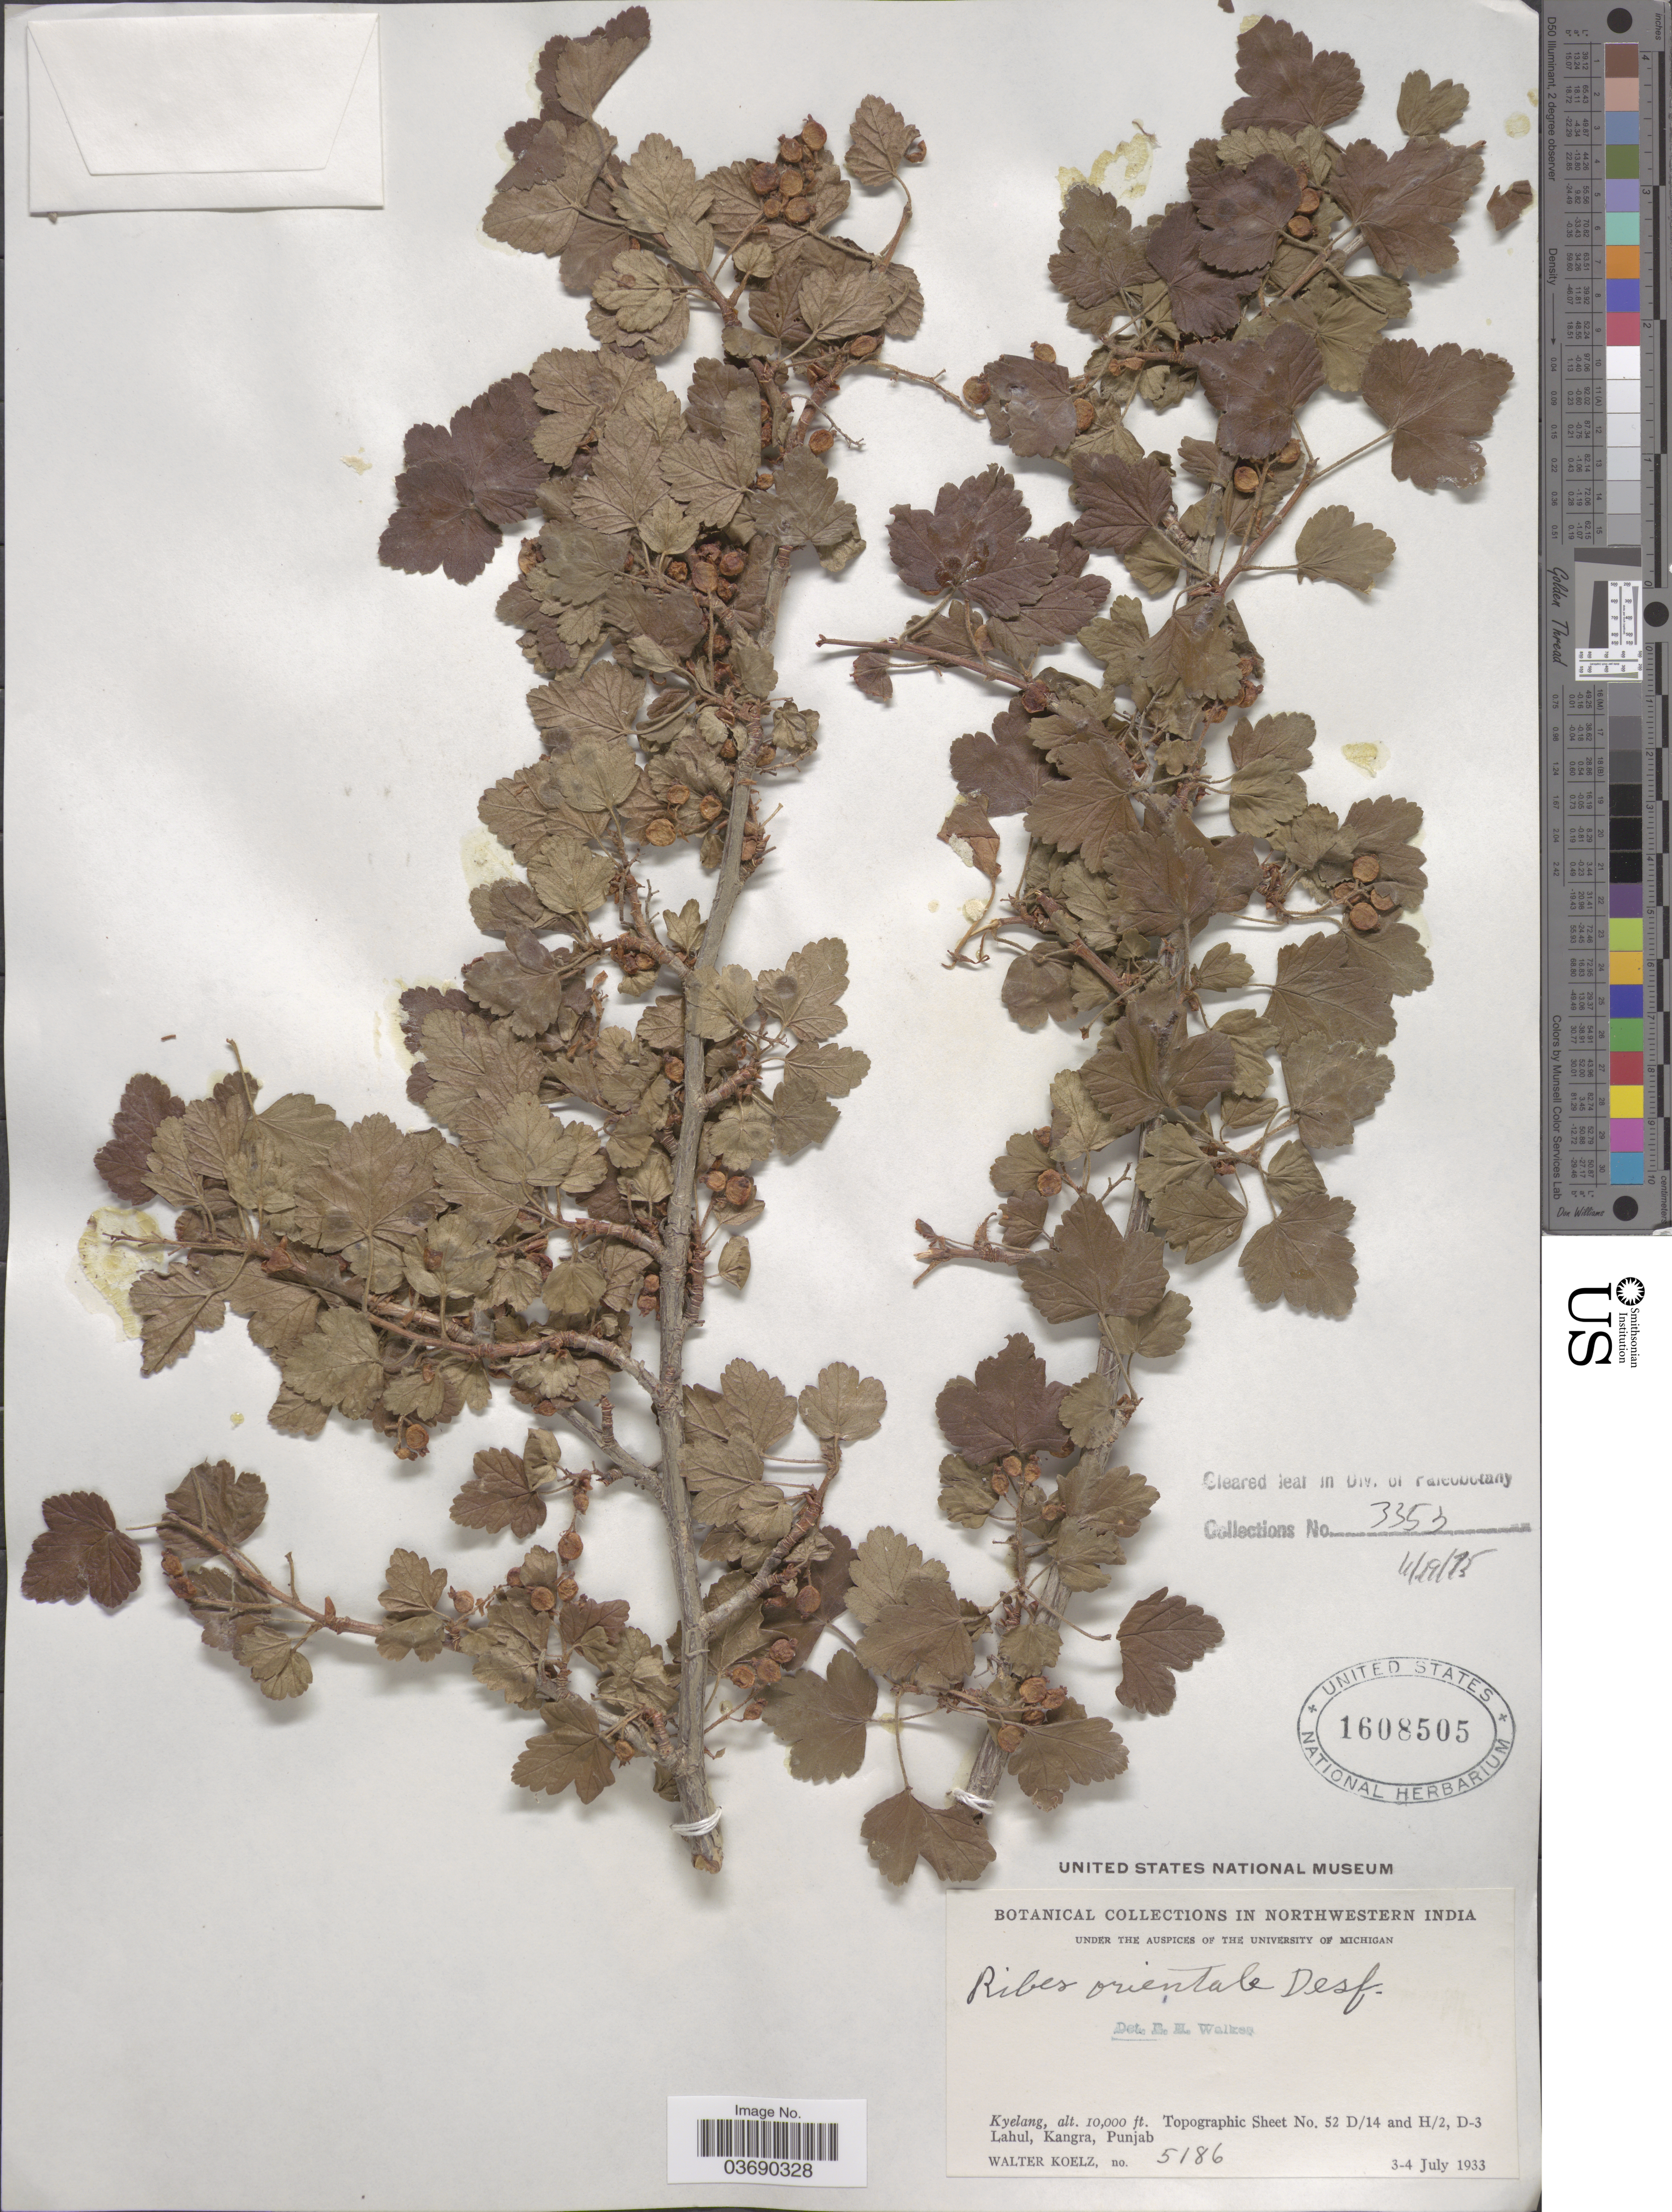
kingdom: Plantae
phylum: Tracheophyta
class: Magnoliopsida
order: Saxifragales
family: Grossulariaceae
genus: Ribes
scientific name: Ribes orientale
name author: Desf.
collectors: W. N. Koelz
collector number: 5186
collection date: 1933-07-03/1933-07-04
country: India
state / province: Punjab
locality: Northwestern India. Kyelang. Topographic Sheet No. 52 D/14 and H/2, D-3. Lahul, Kangra.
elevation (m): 3048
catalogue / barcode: US 1608505